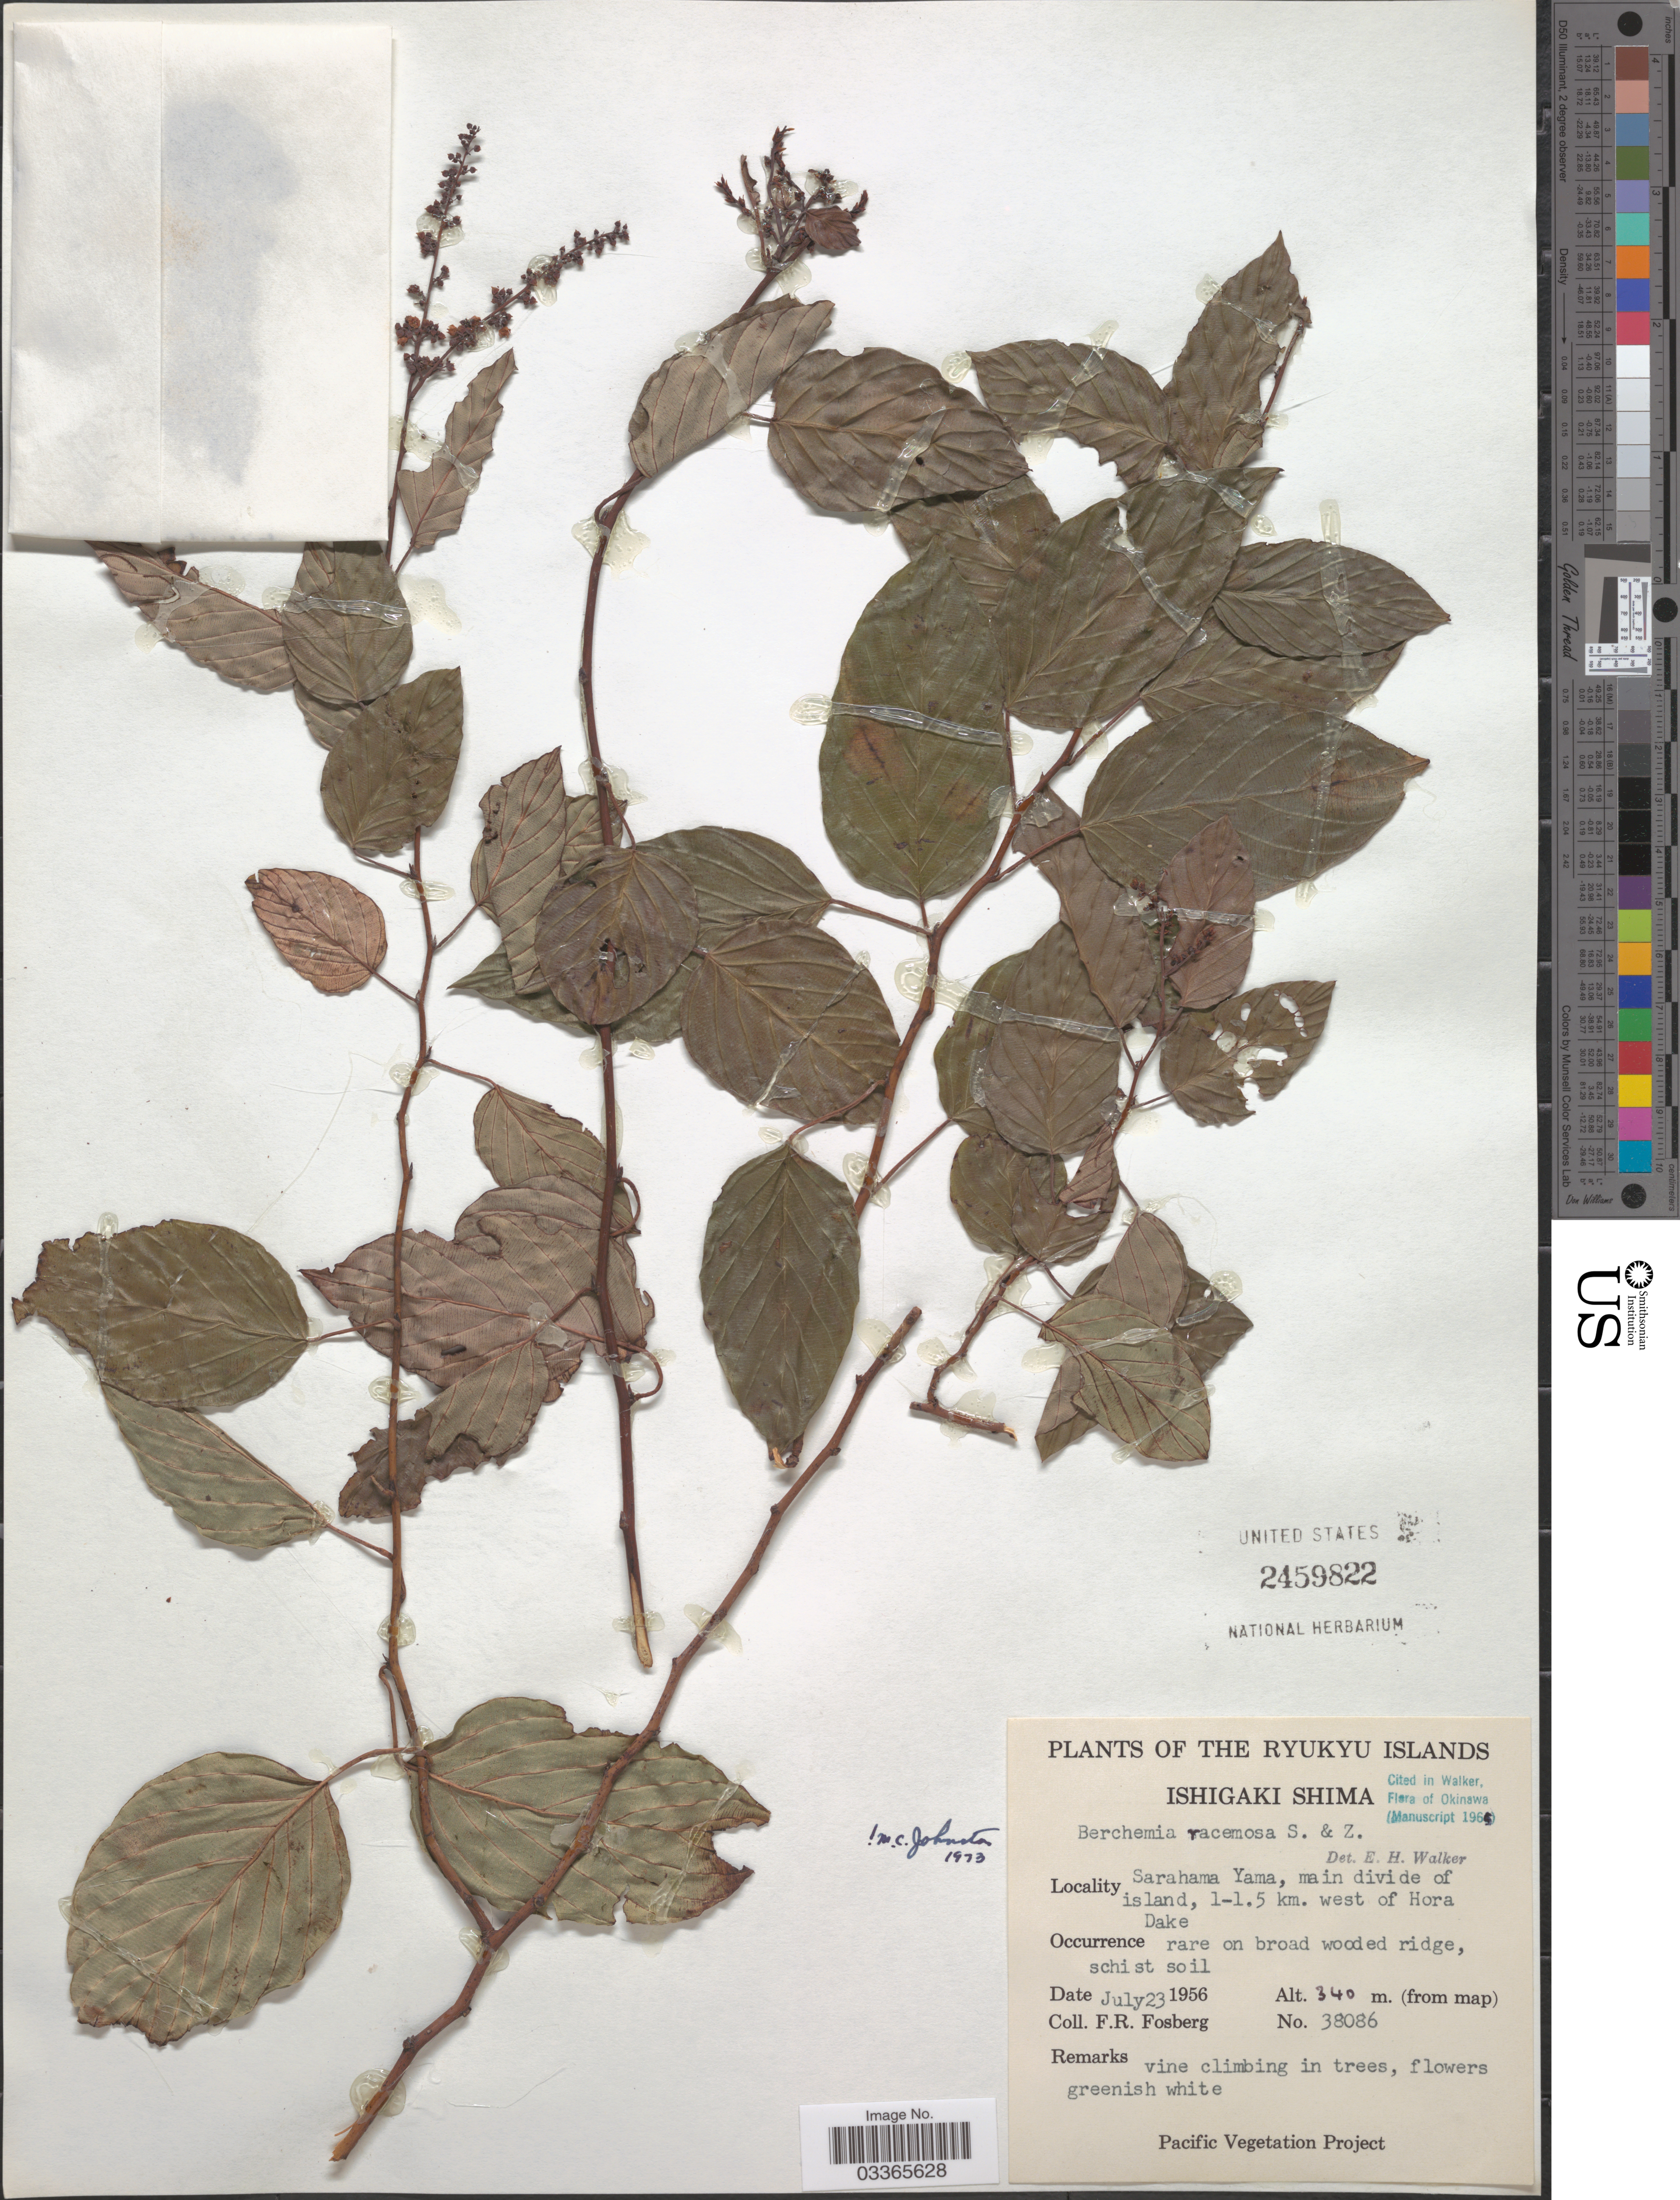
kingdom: Plantae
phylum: Tracheophyta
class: Magnoliopsida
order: Rosales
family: Rhamnaceae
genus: Berchemia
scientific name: Berchemia racemosa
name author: Siebold & Zucc.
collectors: F. R. Fosberg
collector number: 38086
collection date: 1956-07-23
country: Japan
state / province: Okinawa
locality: The Ryukyu Islands, Ishigaki Shima, Sarahama Yama, main divide of island, 1-1.5 km. west of Hora Dake.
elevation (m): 340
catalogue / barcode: US 2459822